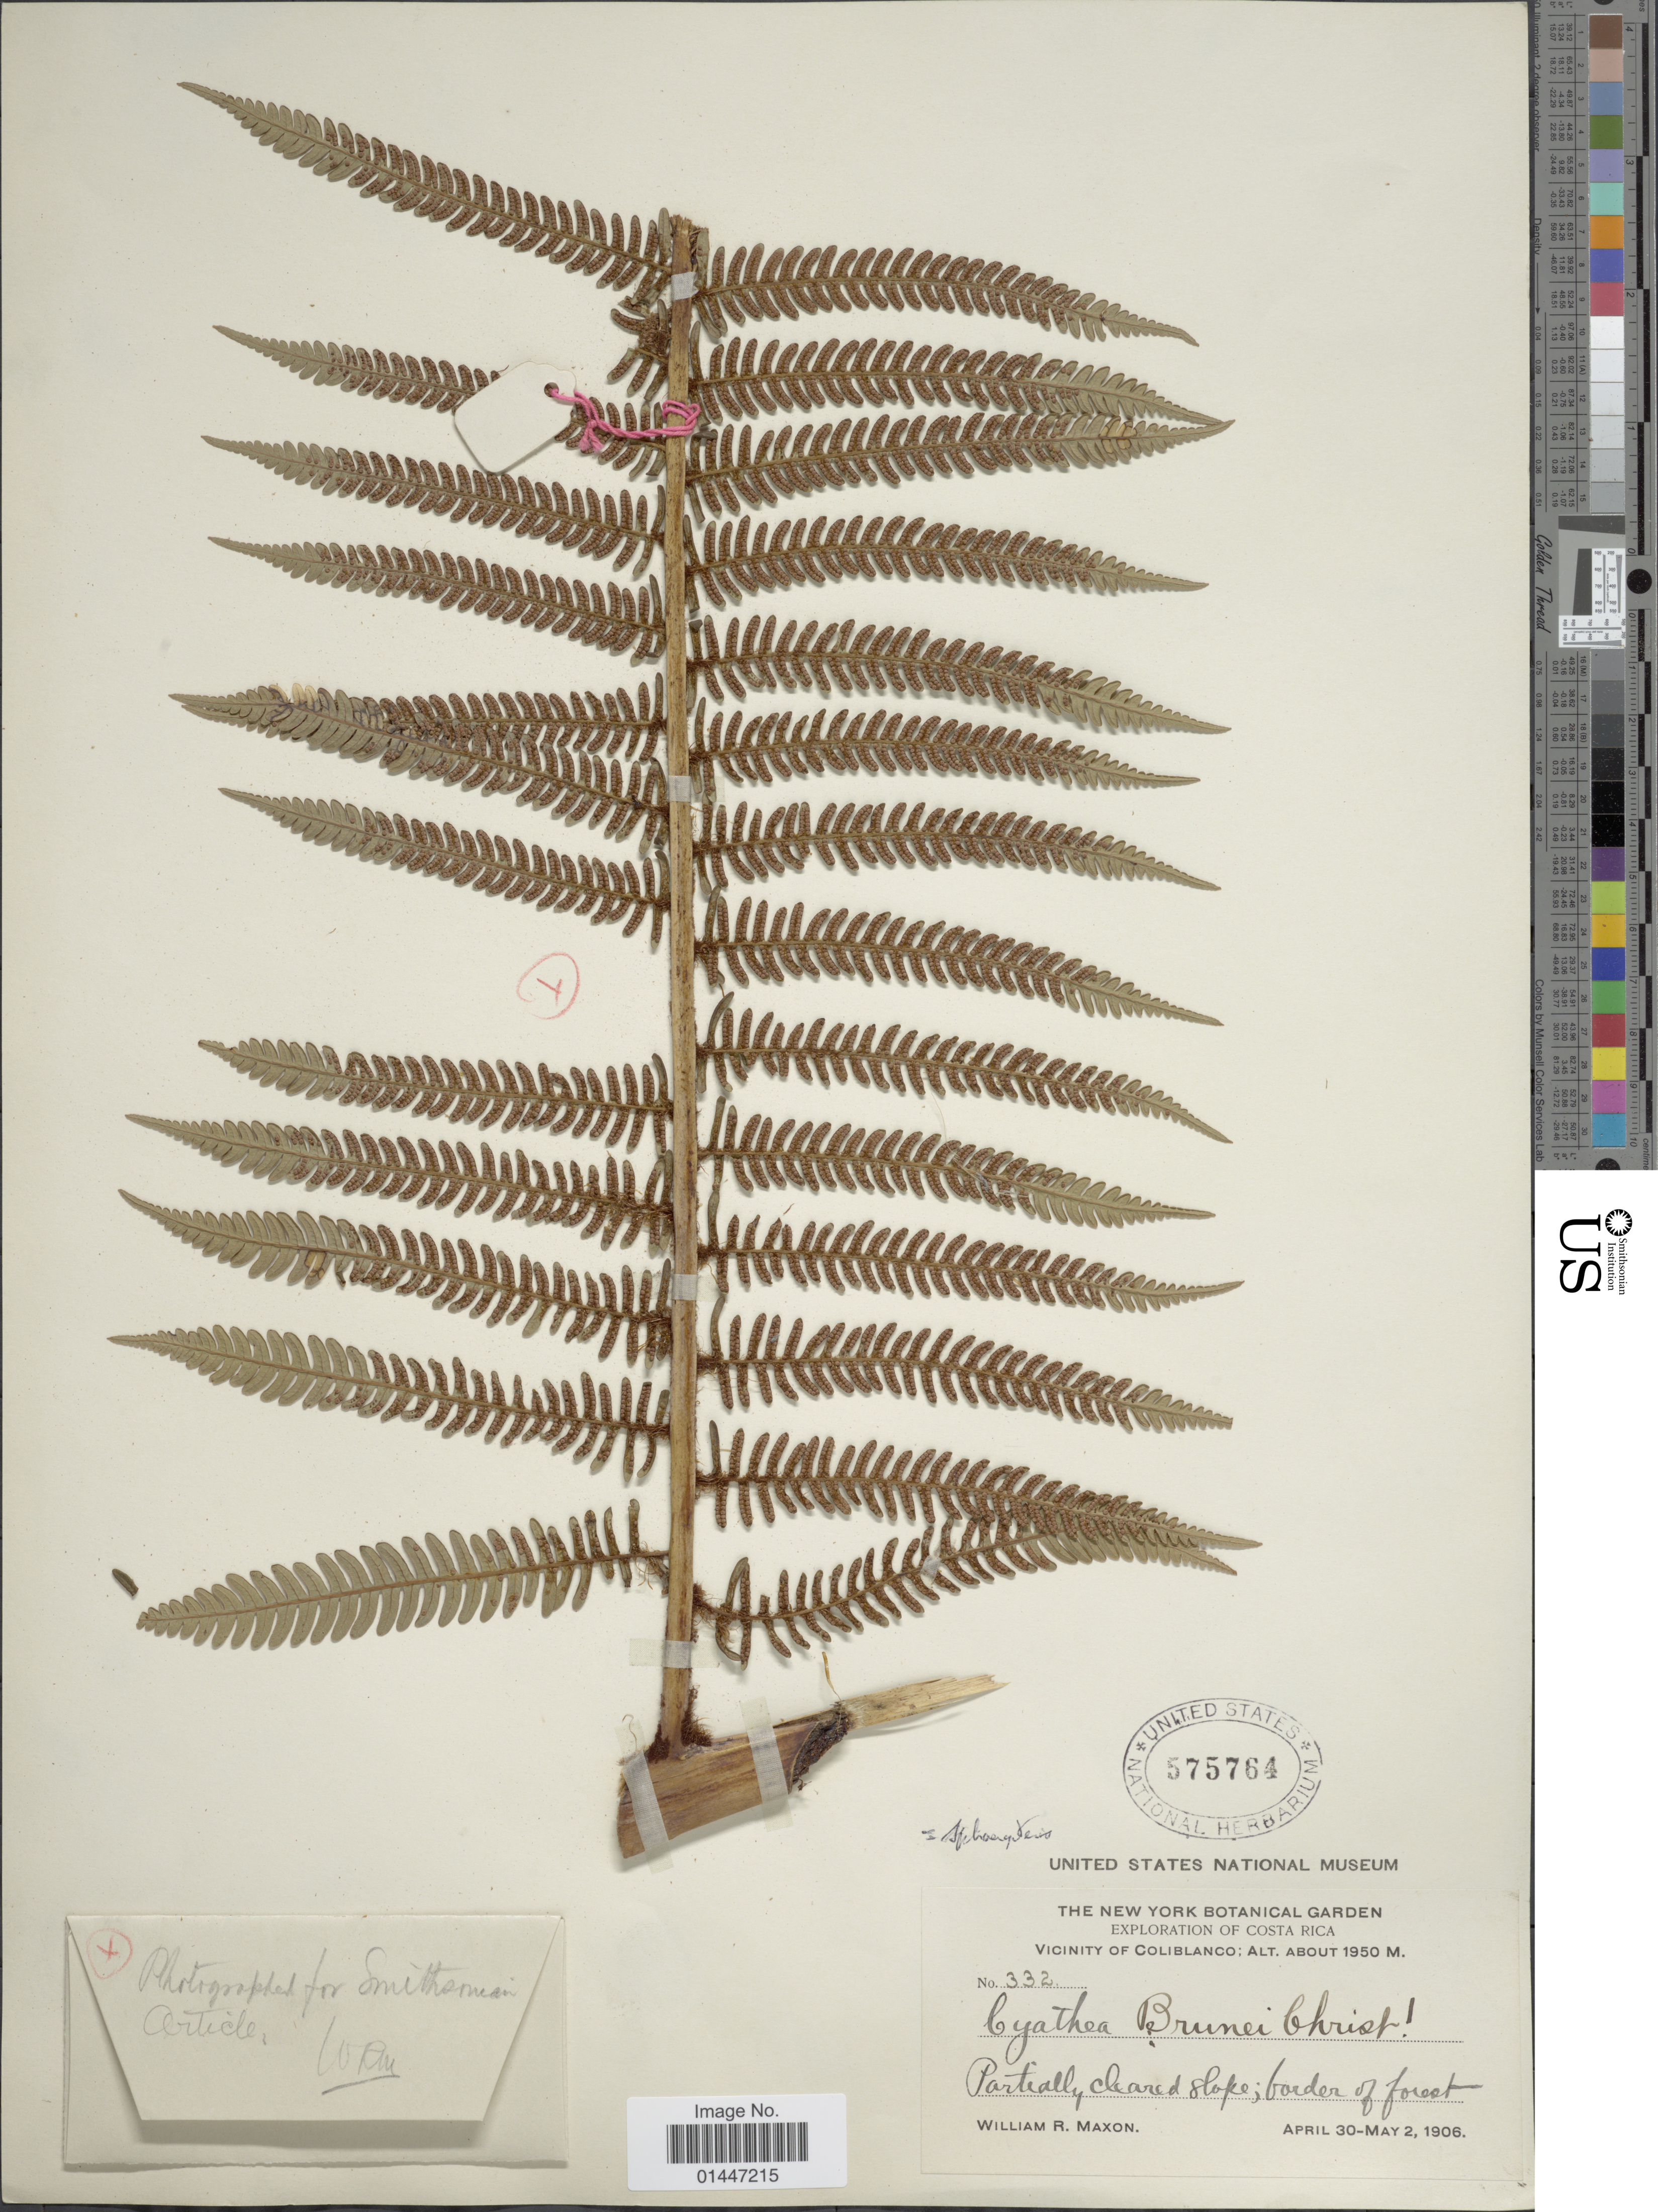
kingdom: Plantae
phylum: Tracheophyta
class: Polypodiopsida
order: Cyatheales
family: Cyatheaceae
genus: Sphaeropteris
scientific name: Sphaeropteris brunei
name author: (Christ) R.M. Tryon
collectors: W. R. Maxon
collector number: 332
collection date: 1906-04-30/1906-05-02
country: Costa Rica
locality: Vicinity of Coliblanco, partially cleared slope; border of forest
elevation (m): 1950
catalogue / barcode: US 575764